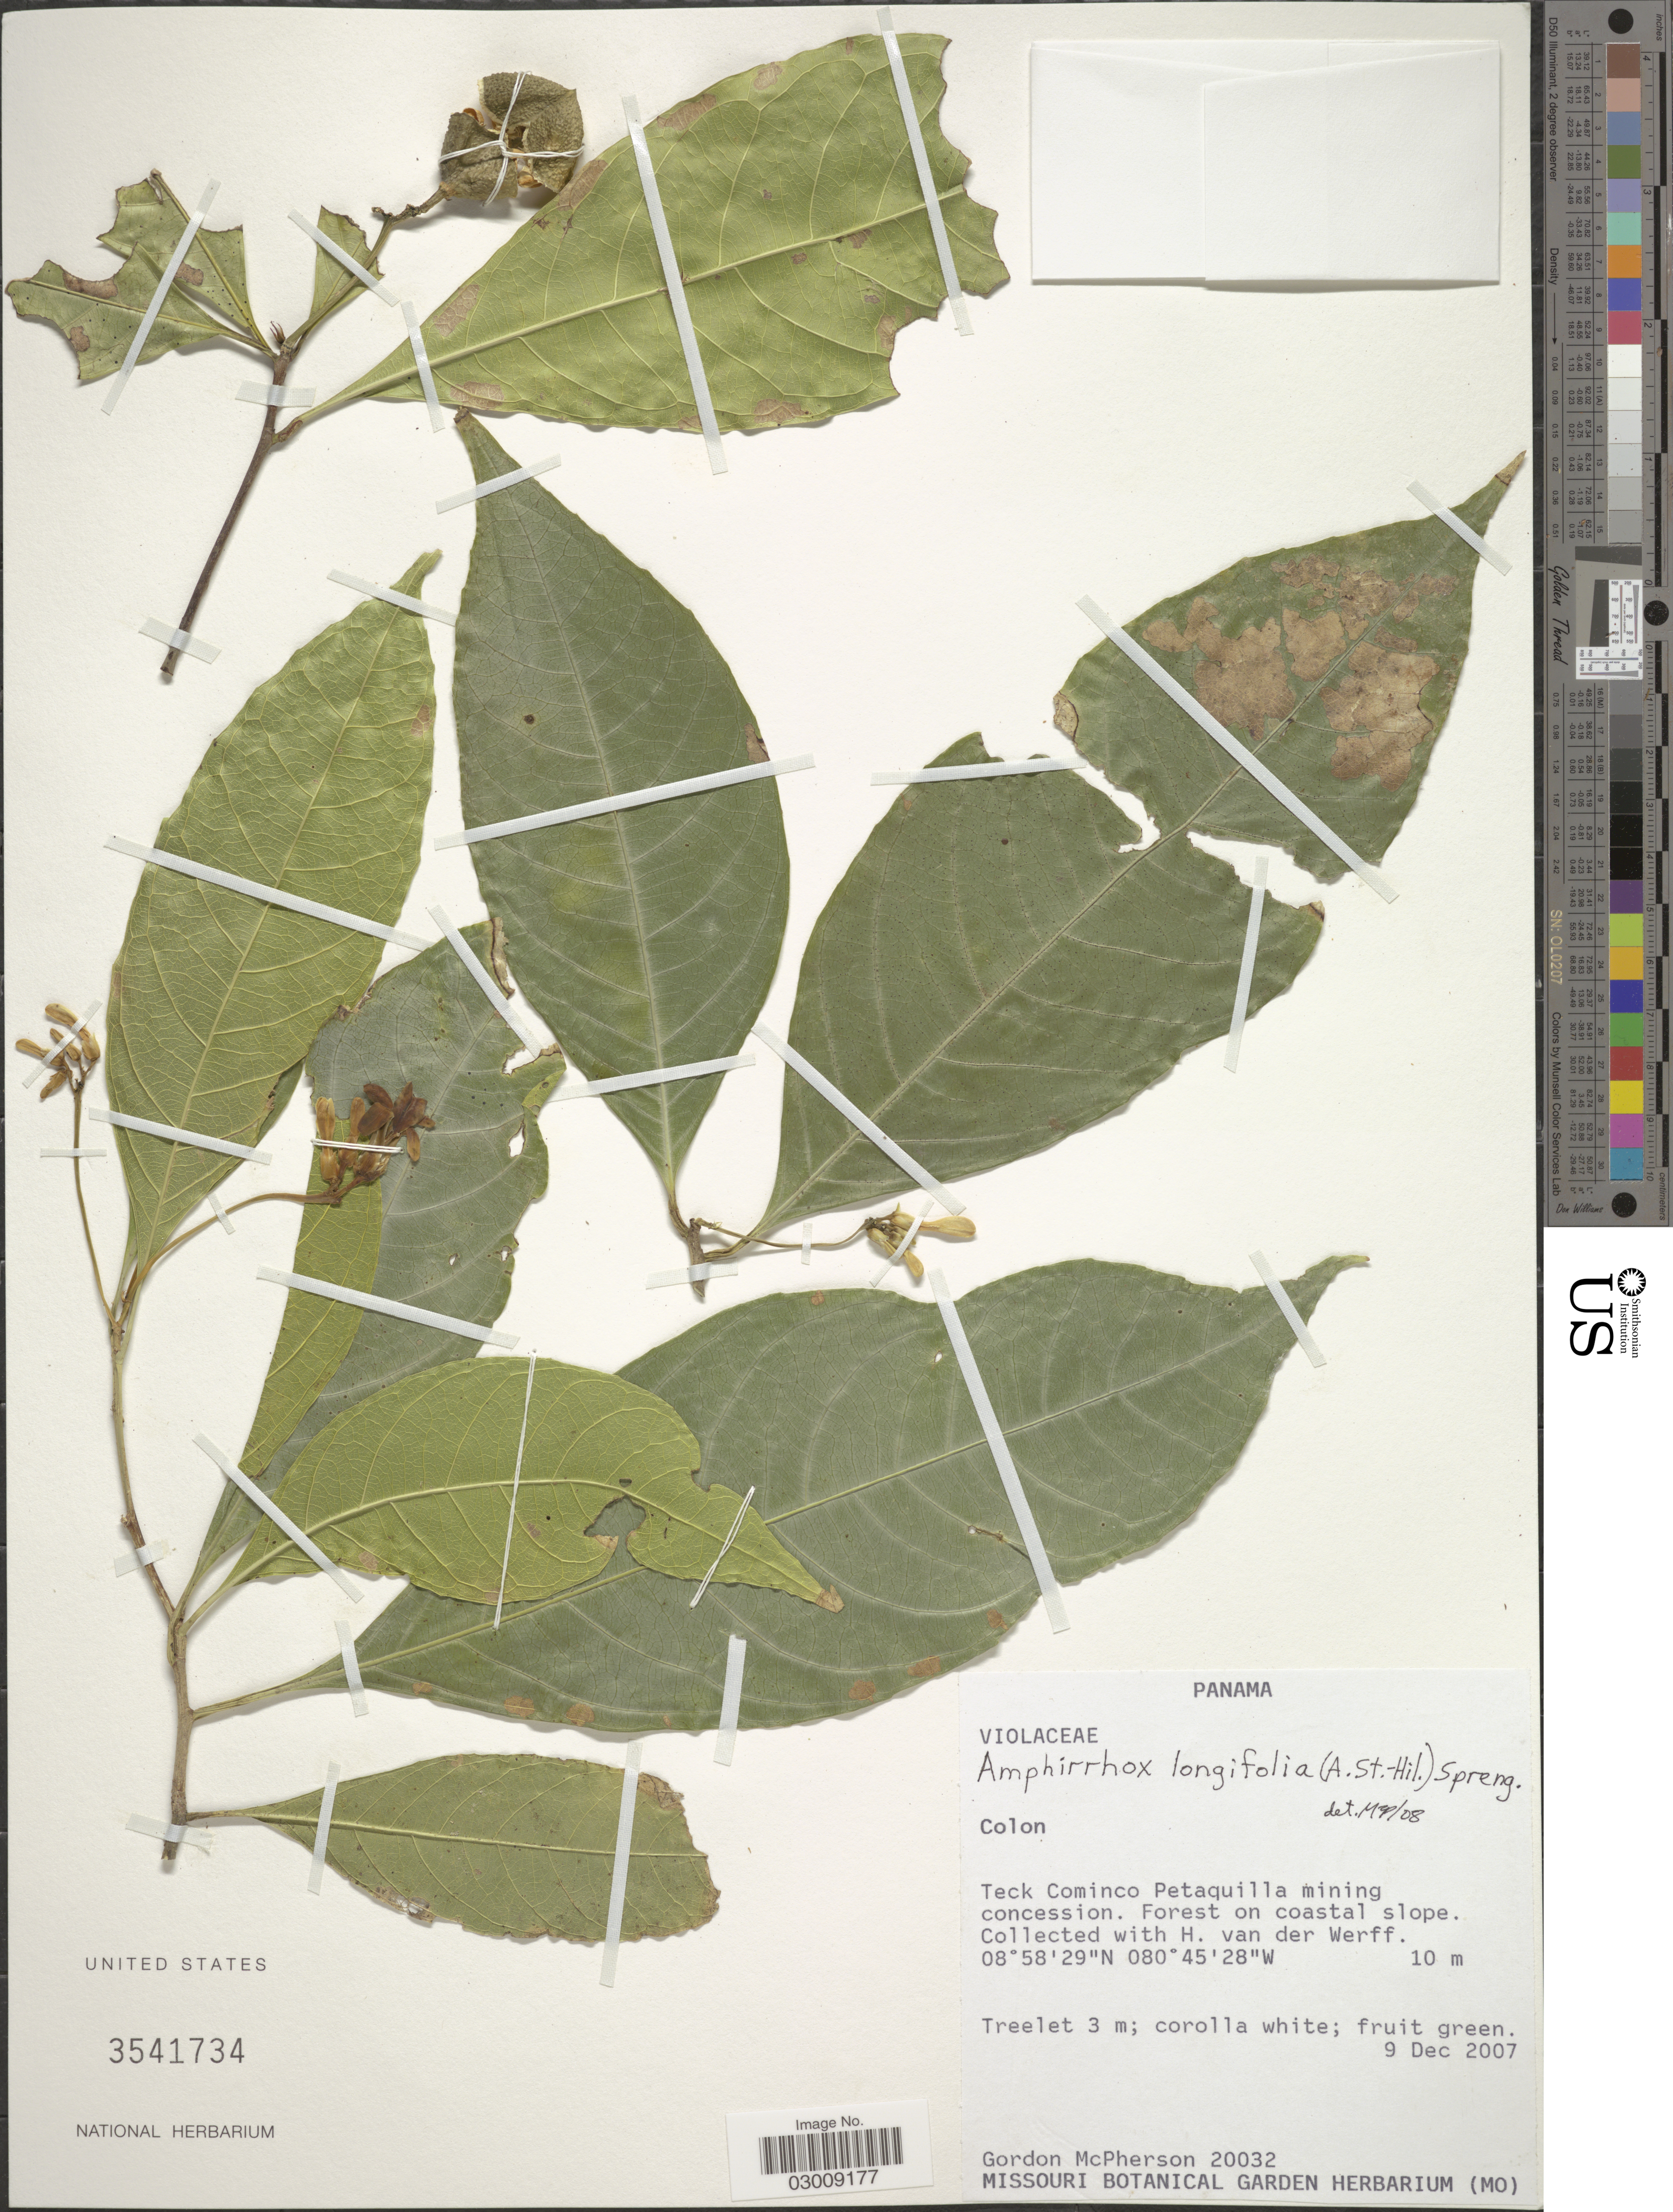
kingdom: Plantae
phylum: Tracheophyta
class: Magnoliopsida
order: Malpighiales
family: Violaceae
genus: Amphirrhox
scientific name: Amphirrhox longifolia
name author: (A. St.-Hil.) Spreng.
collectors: G. D. McPherson & H. van der Werff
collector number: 20032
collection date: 2007-12-09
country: Panama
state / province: Colón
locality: Teck Cominco Petaquilla mining concession.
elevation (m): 10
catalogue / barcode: US 3541734